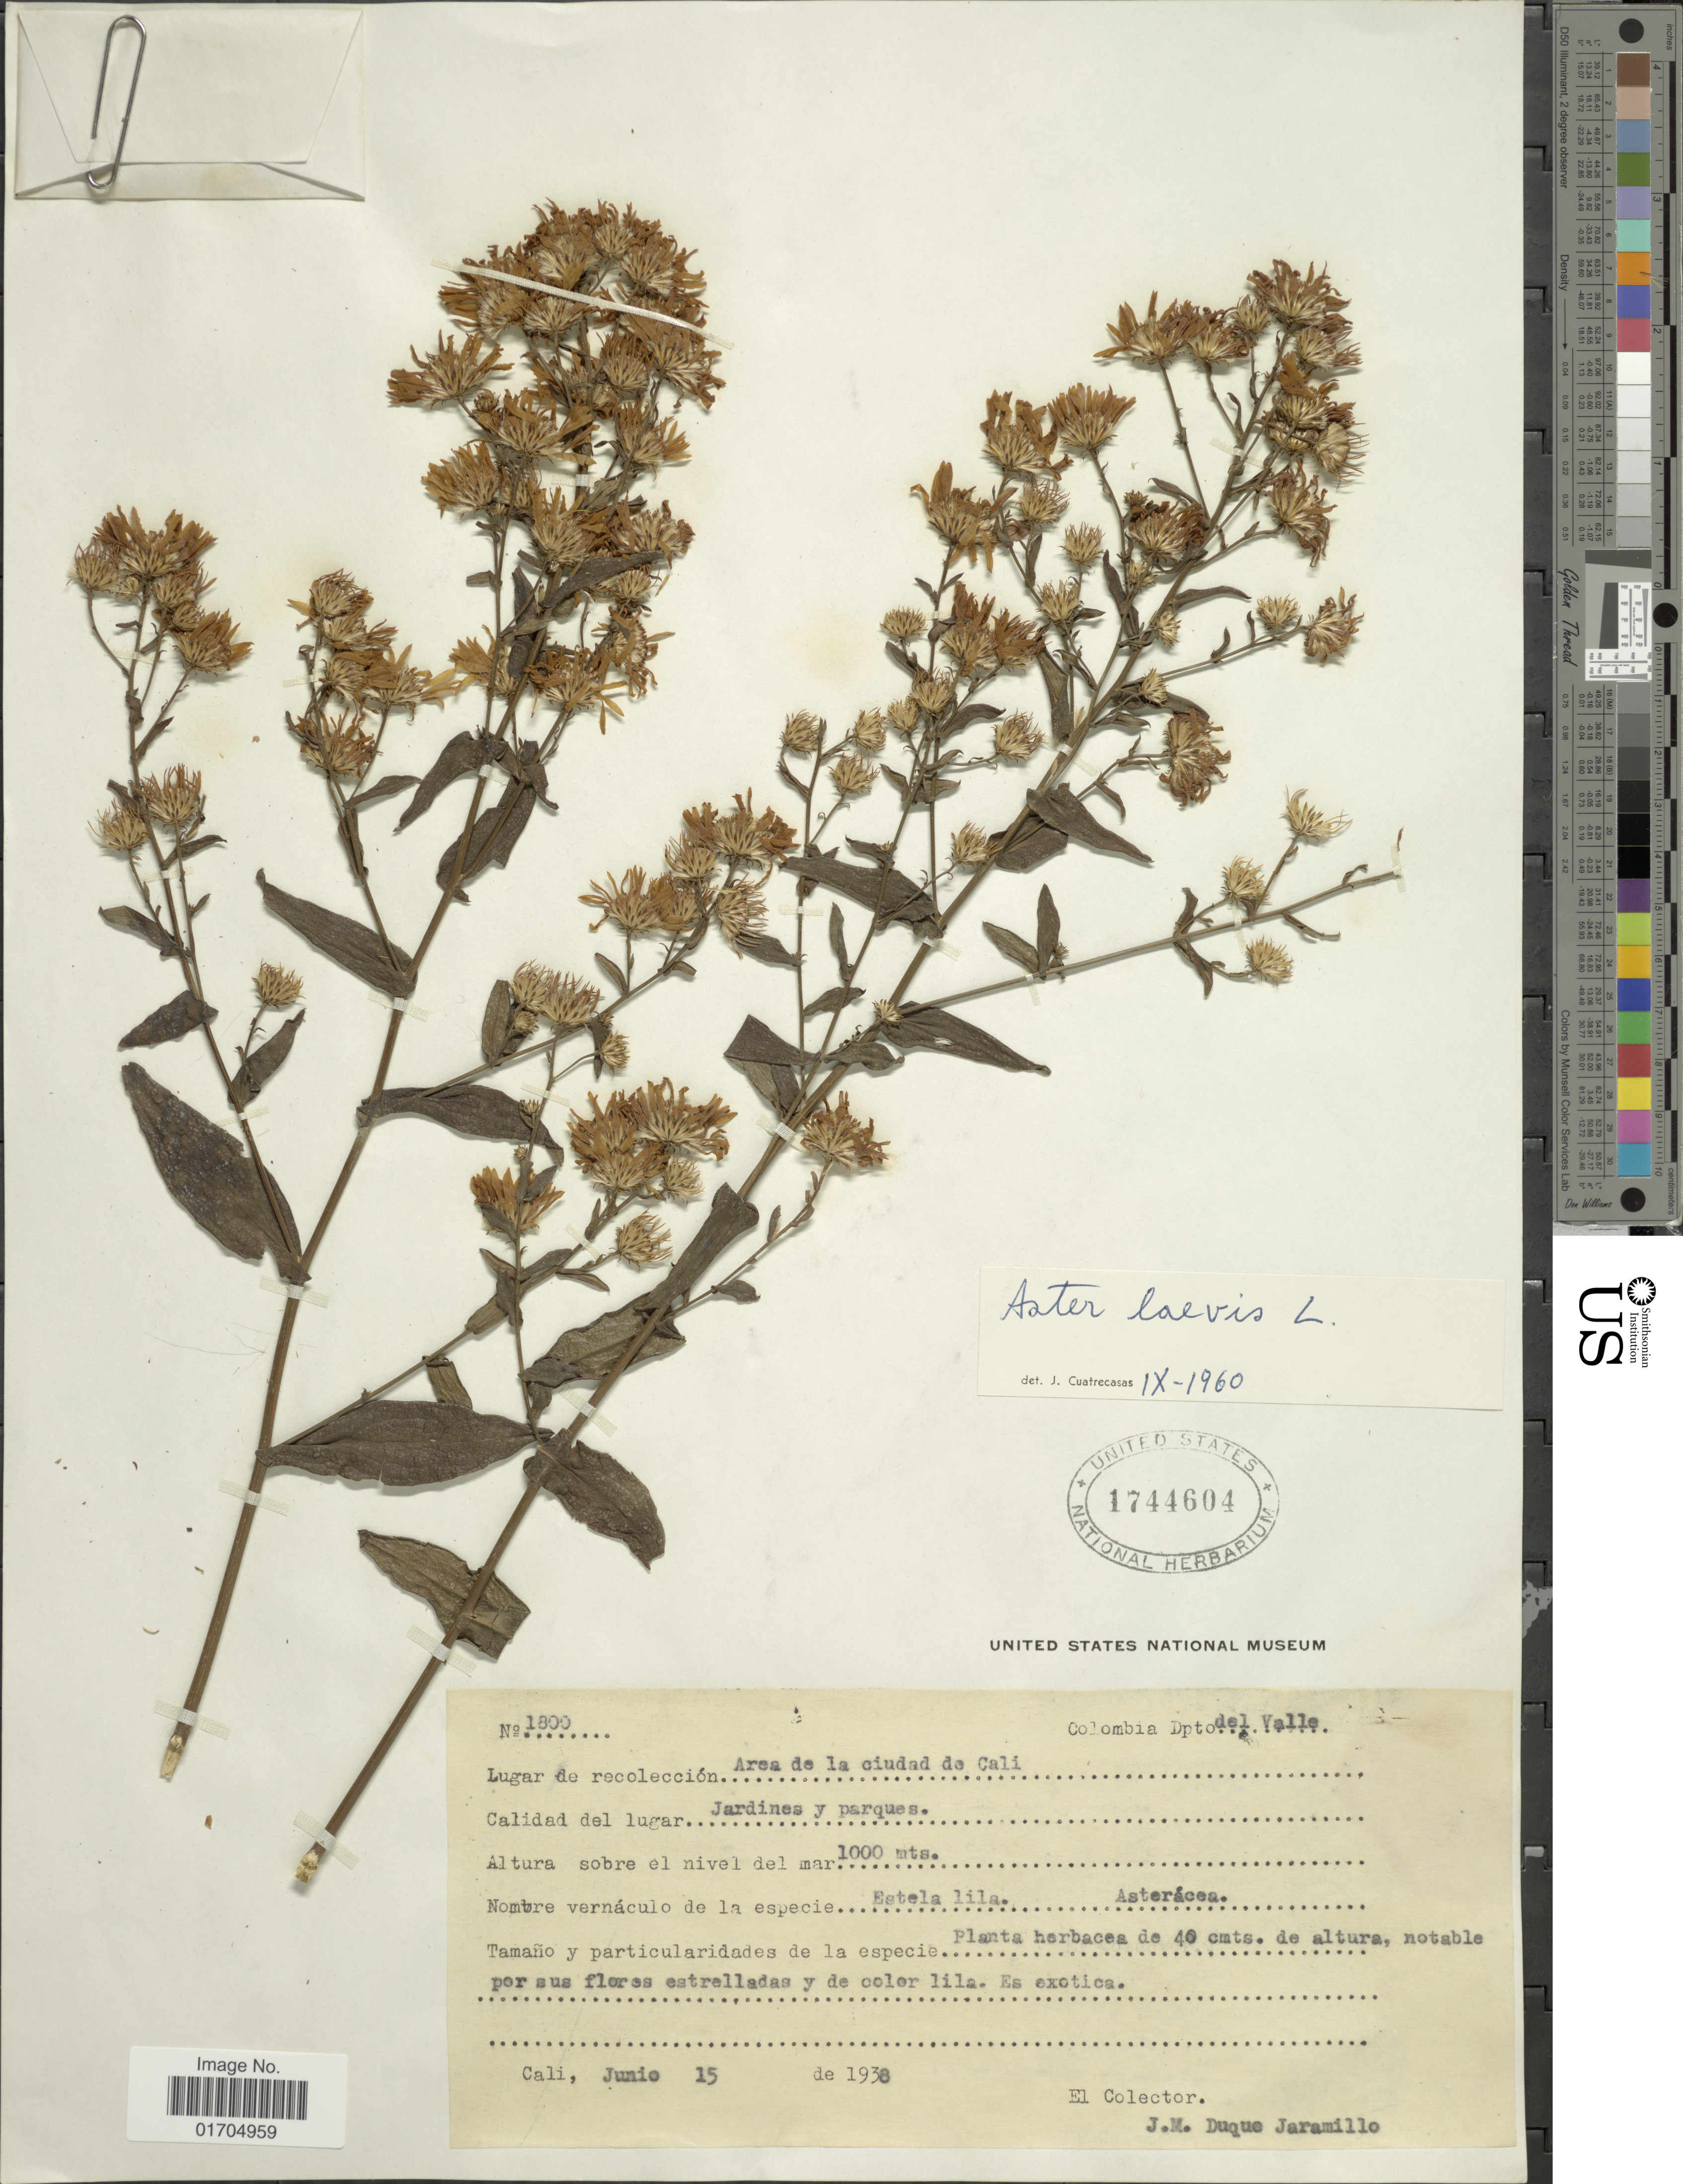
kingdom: Plantae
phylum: Tracheophyta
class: Magnoliopsida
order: Asterales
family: Asteraceae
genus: Symphyotrichum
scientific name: Symphyotrichum laeve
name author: (L.) Á. Löve & D. Löve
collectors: J. M. Duque Jaramillo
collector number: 1800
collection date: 1938-06-15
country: Colombia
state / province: Valle del Cauca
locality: Dpto del Valle, Area de la ciudad de Cali, Jardines y parques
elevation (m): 1000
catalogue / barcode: US 1744604